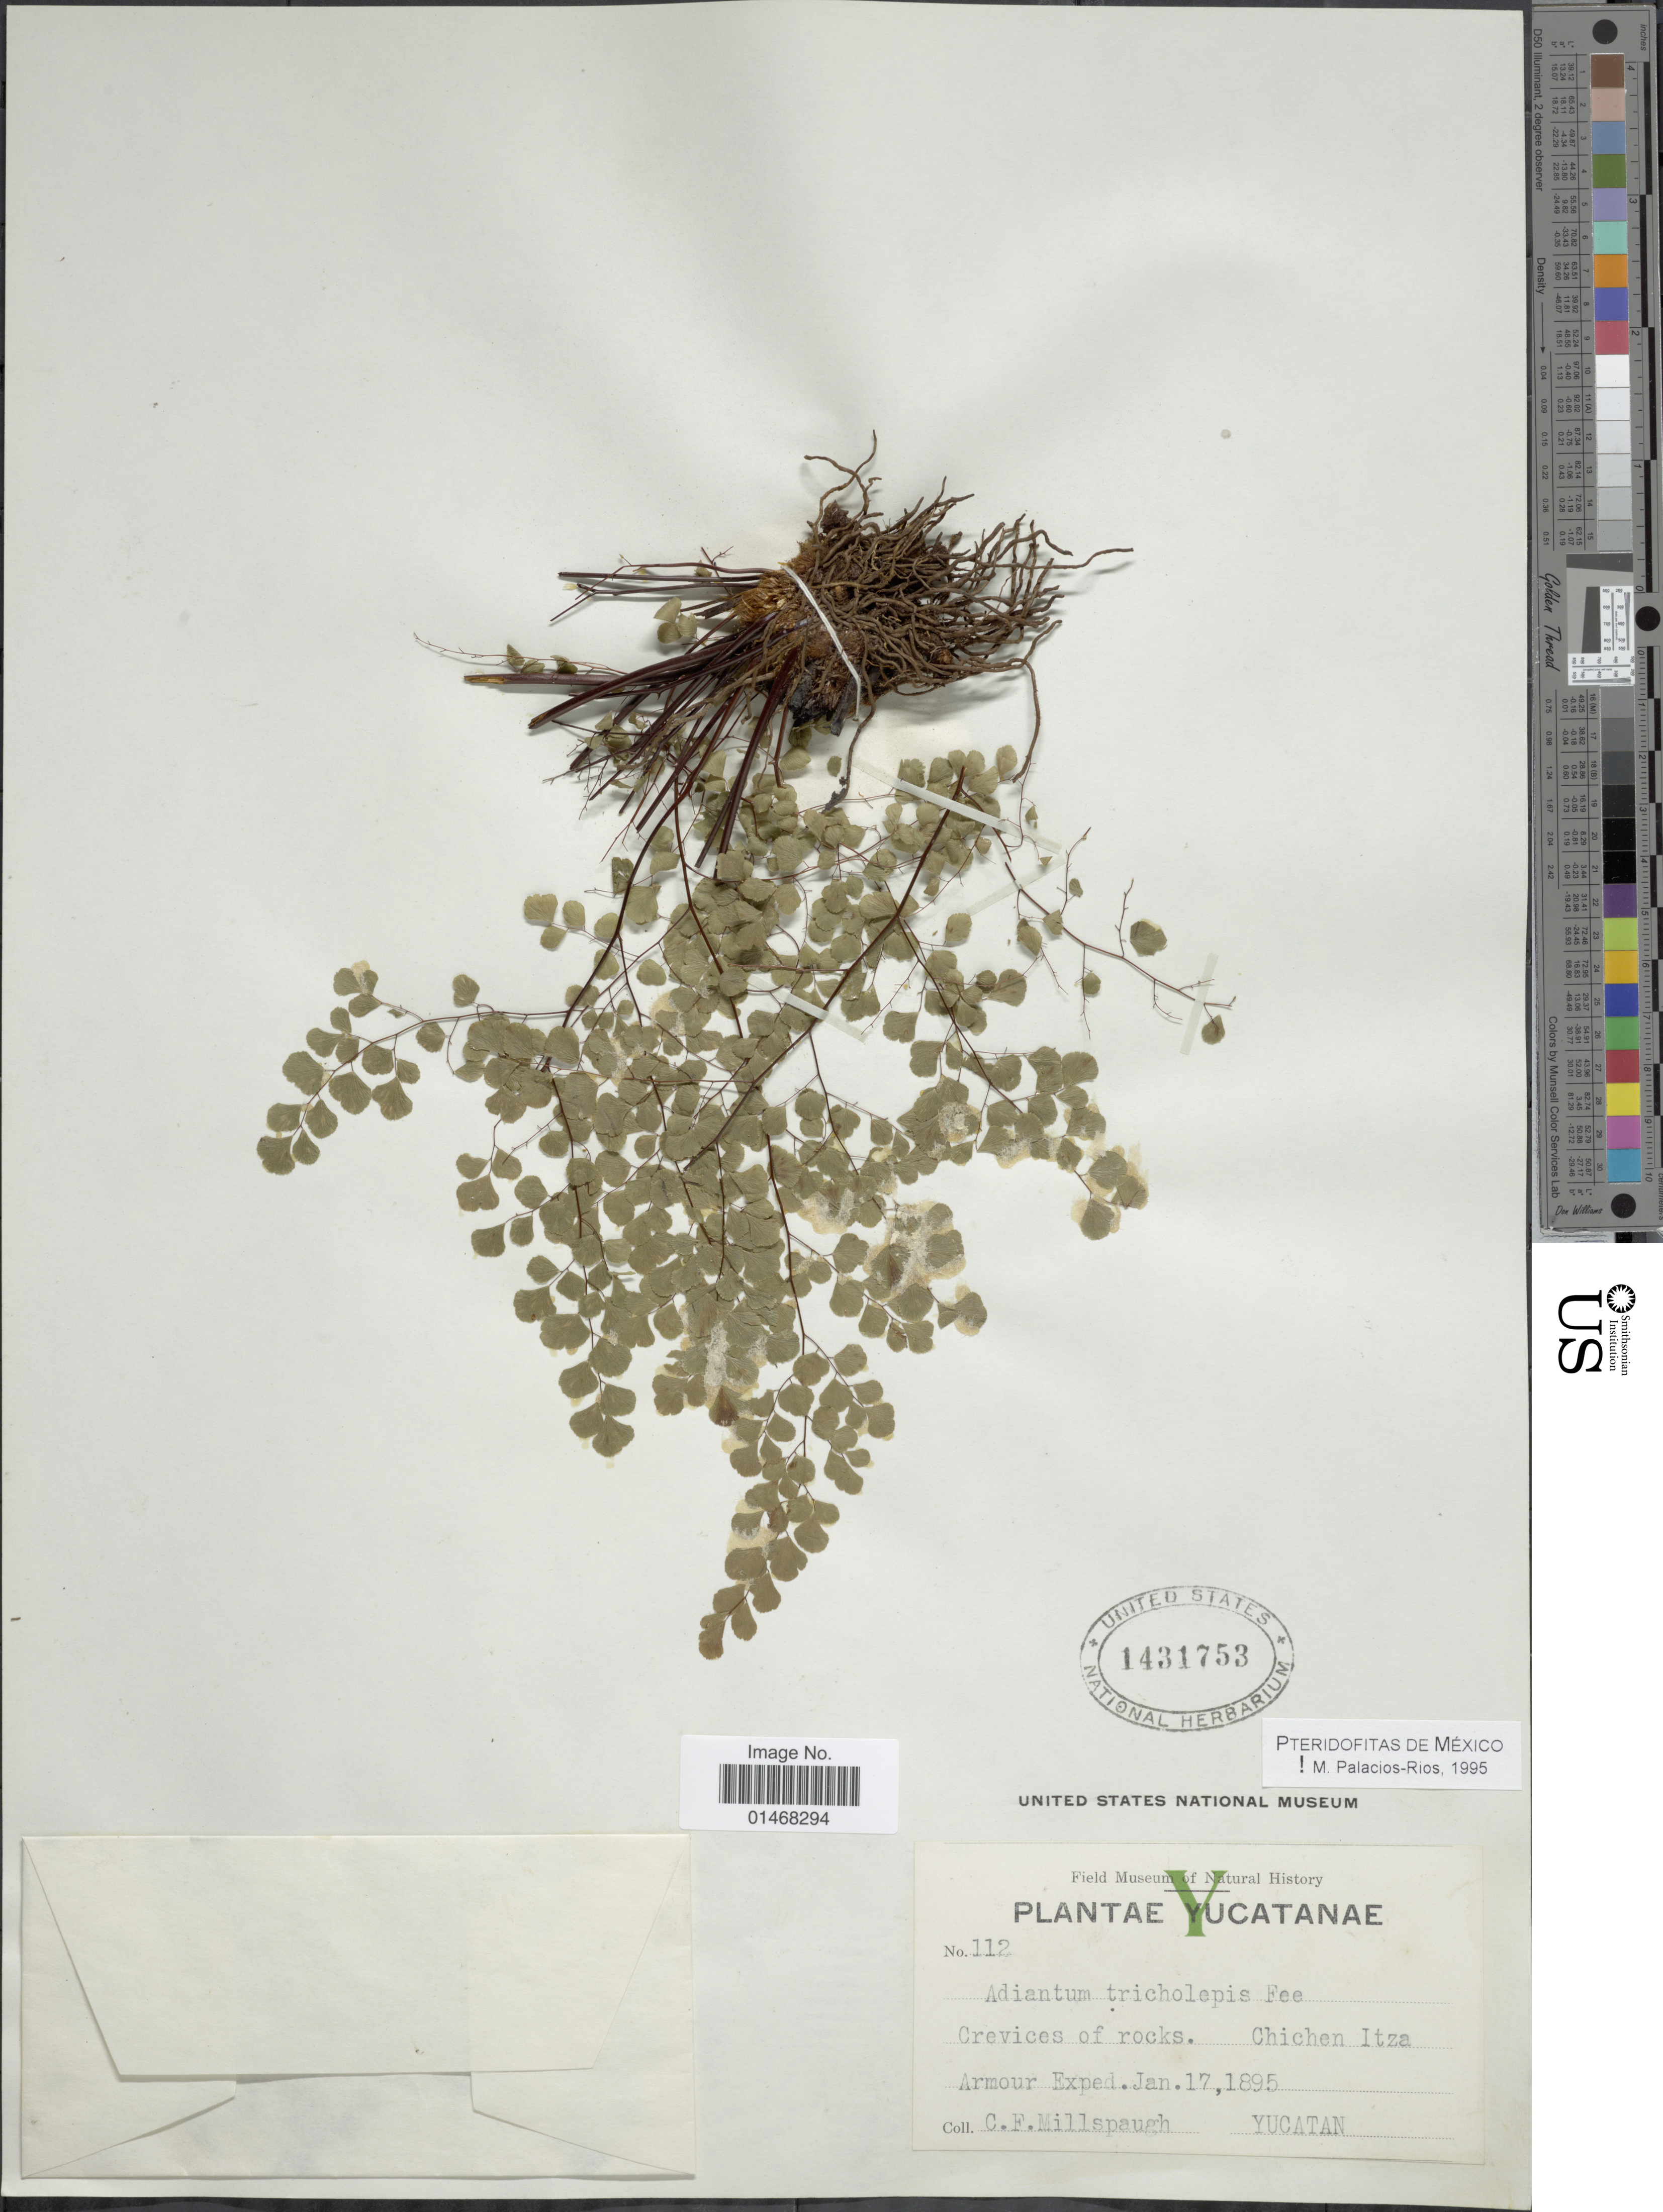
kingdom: Plantae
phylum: Tracheophyta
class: Polypodiopsida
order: Polypodiales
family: Pteridaceae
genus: Adiantum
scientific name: Adiantum tricholepis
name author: Fée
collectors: C. F. Millspaugh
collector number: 112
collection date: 1895-01-17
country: Mexico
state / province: Yucatán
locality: Crevices of rocks. Chichen Itza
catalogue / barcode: US 1431753